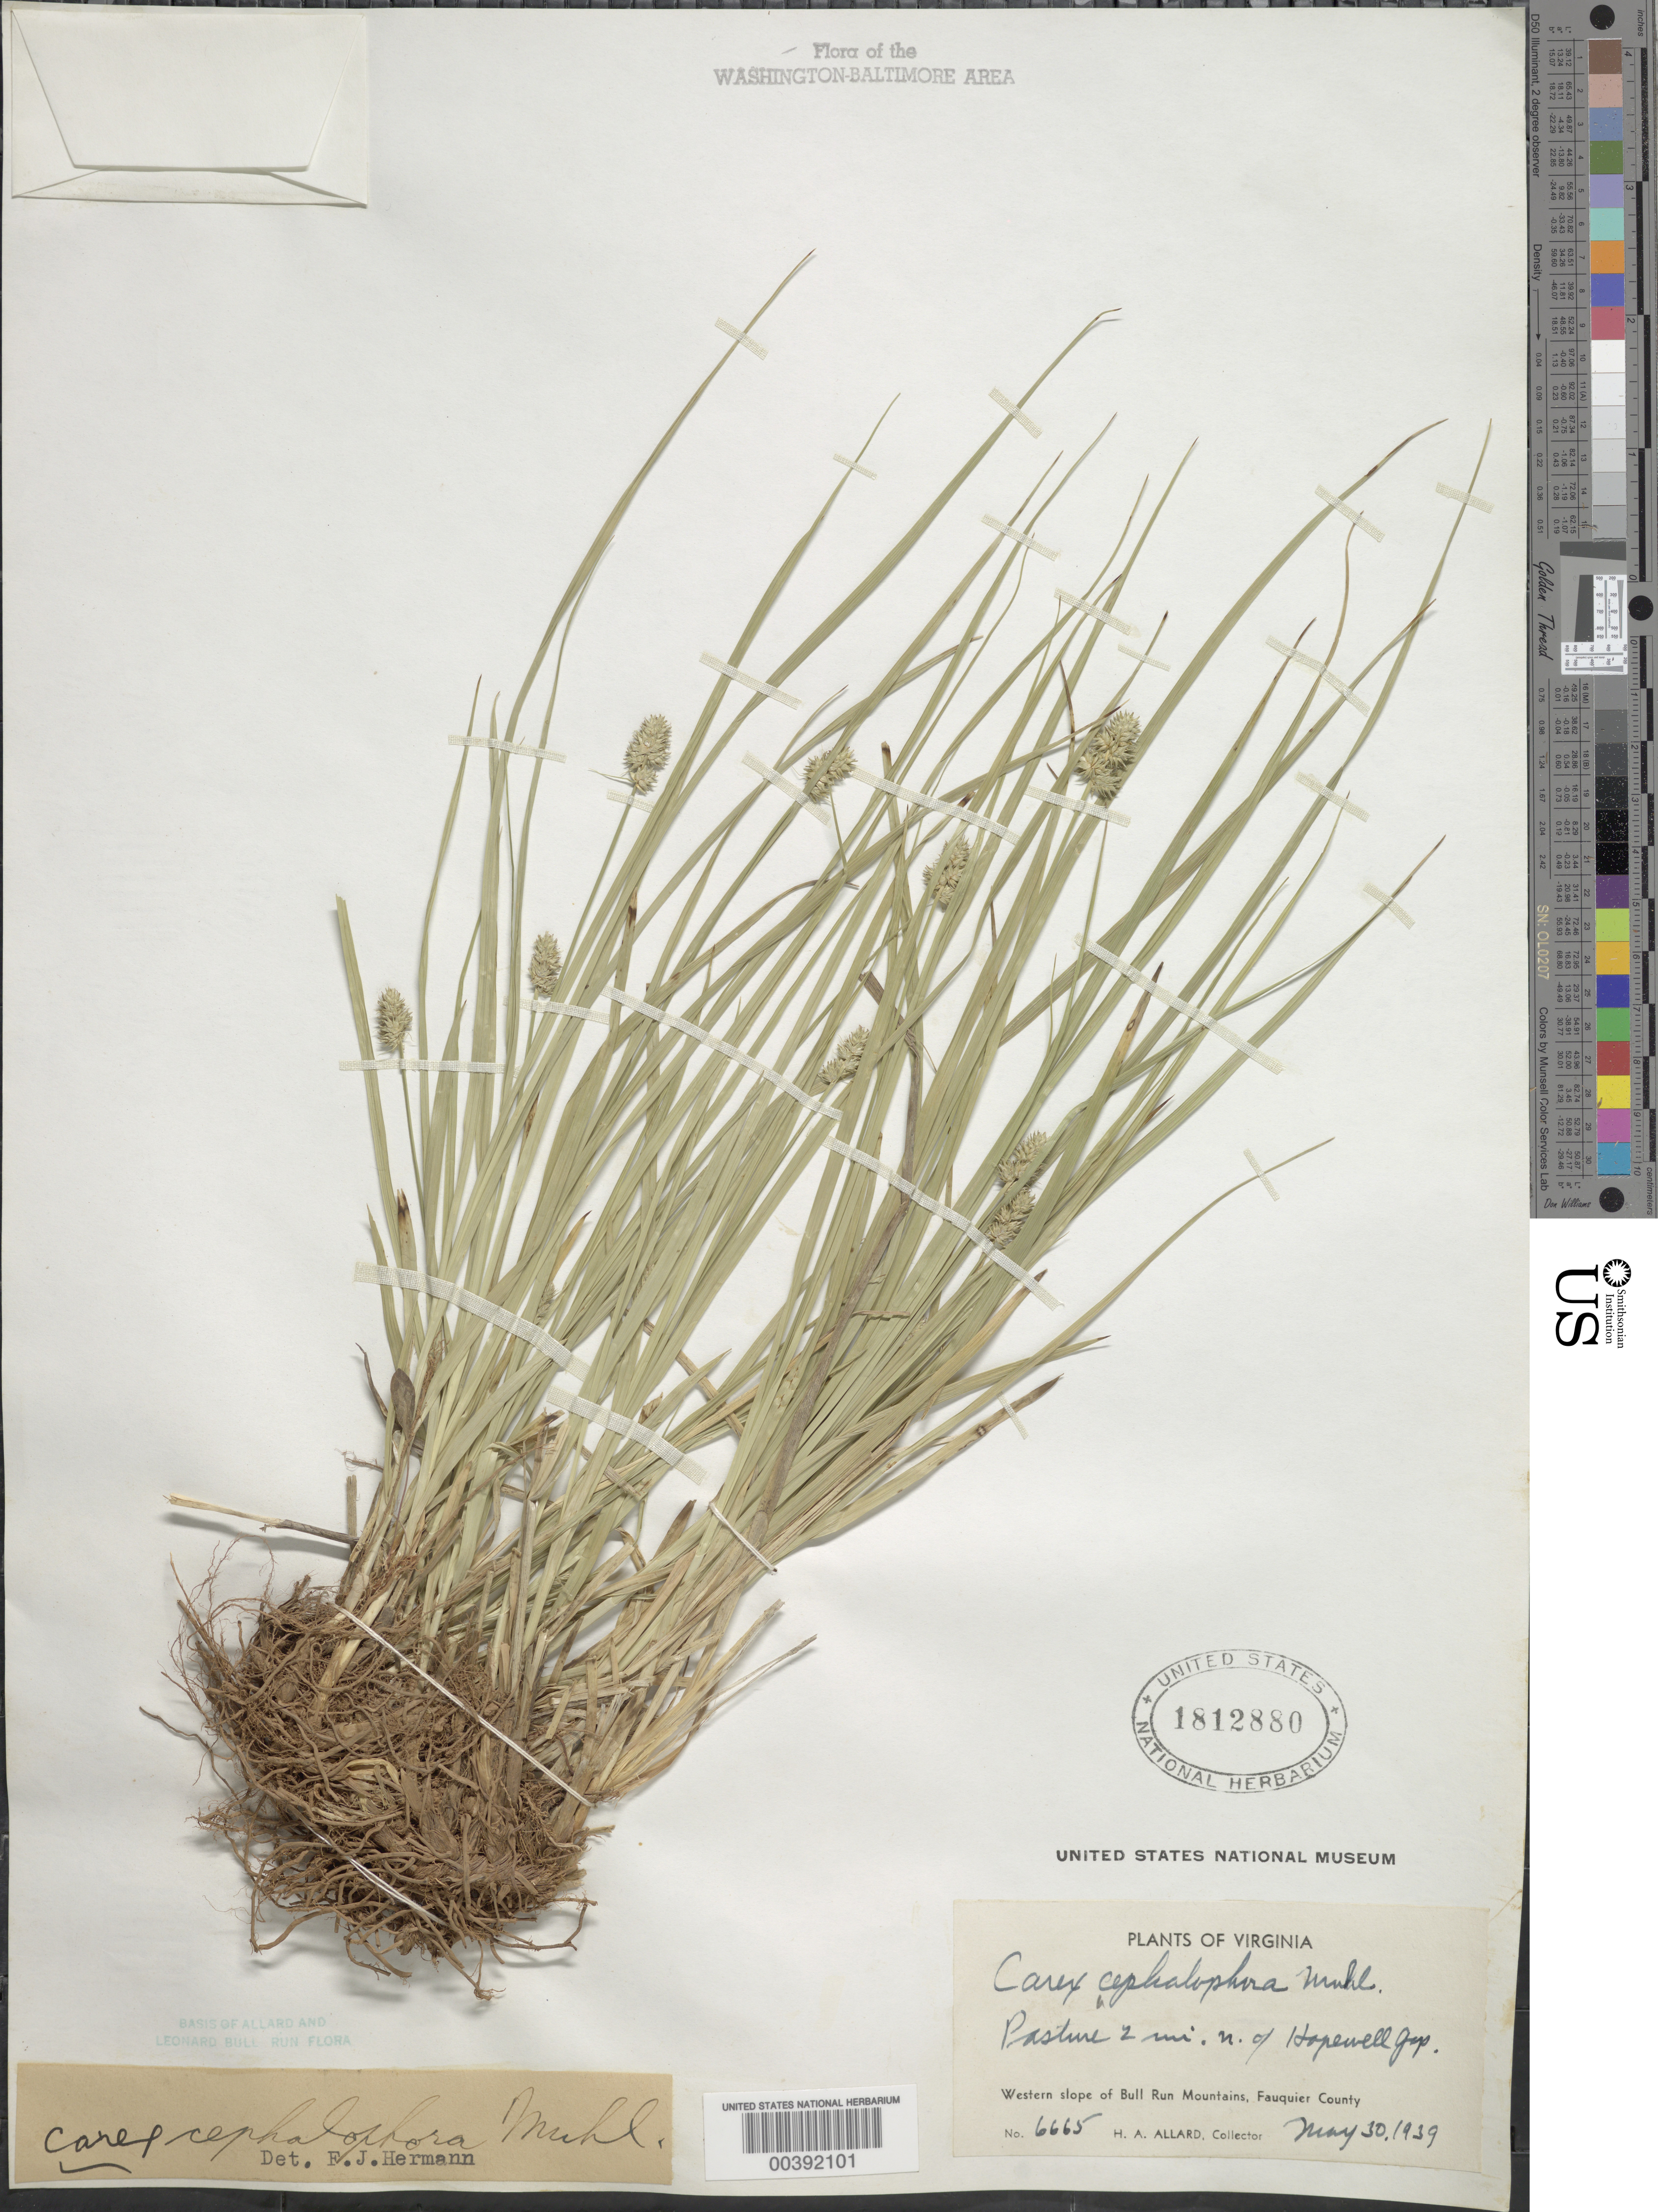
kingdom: Plantae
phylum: Tracheophyta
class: Liliopsida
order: Poales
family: Cyperaceae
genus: Carex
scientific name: Carex cephalophora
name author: Muhl. ex Willd.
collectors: H. A. Allard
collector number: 6665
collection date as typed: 30 May 1939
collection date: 1939-05-30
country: United States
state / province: Virginia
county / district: Fauquier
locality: N of Hopewell Gap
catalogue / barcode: US 1812880